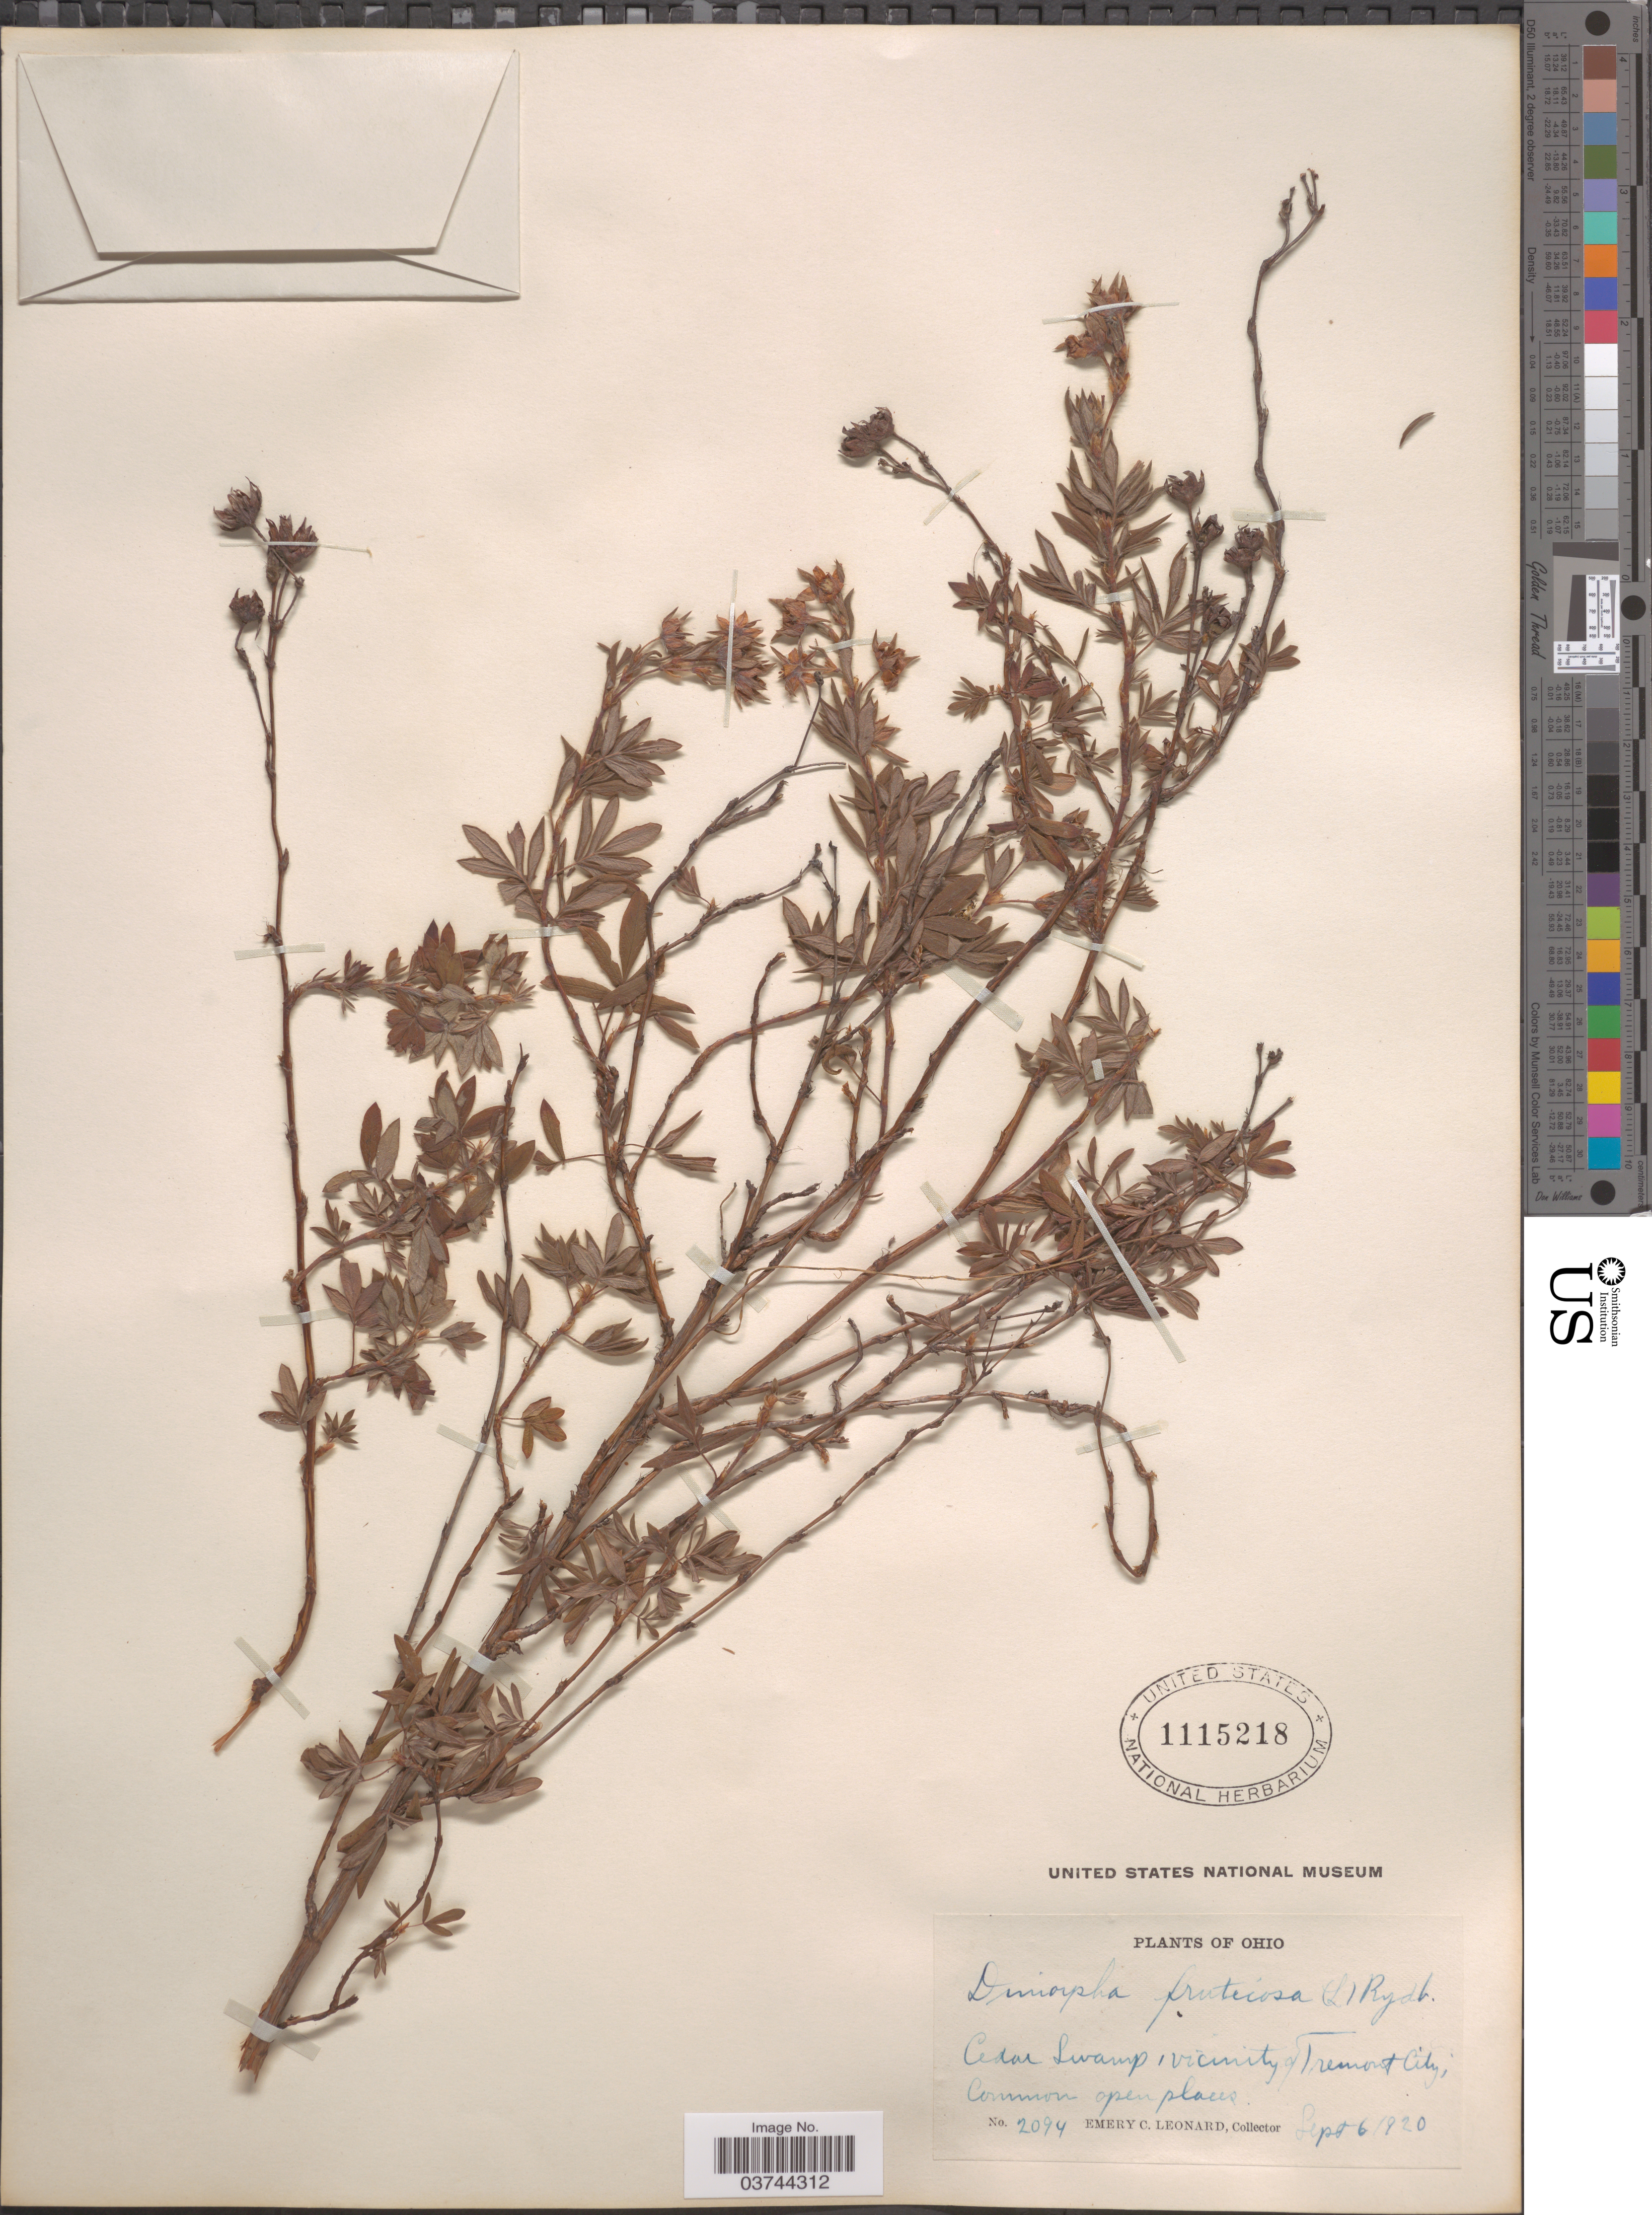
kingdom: Plantae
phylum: Tracheophyta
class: Magnoliopsida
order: Rosales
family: Rosaceae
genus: Dasiphora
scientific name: Dasiphora fruticosa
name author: (L.) Rydb.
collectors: E. C. Leonard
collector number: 2094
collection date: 1920-09-06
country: United States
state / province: Ohio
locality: Cedar Swamp, vicinity of Tremont City.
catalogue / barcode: US 1115218